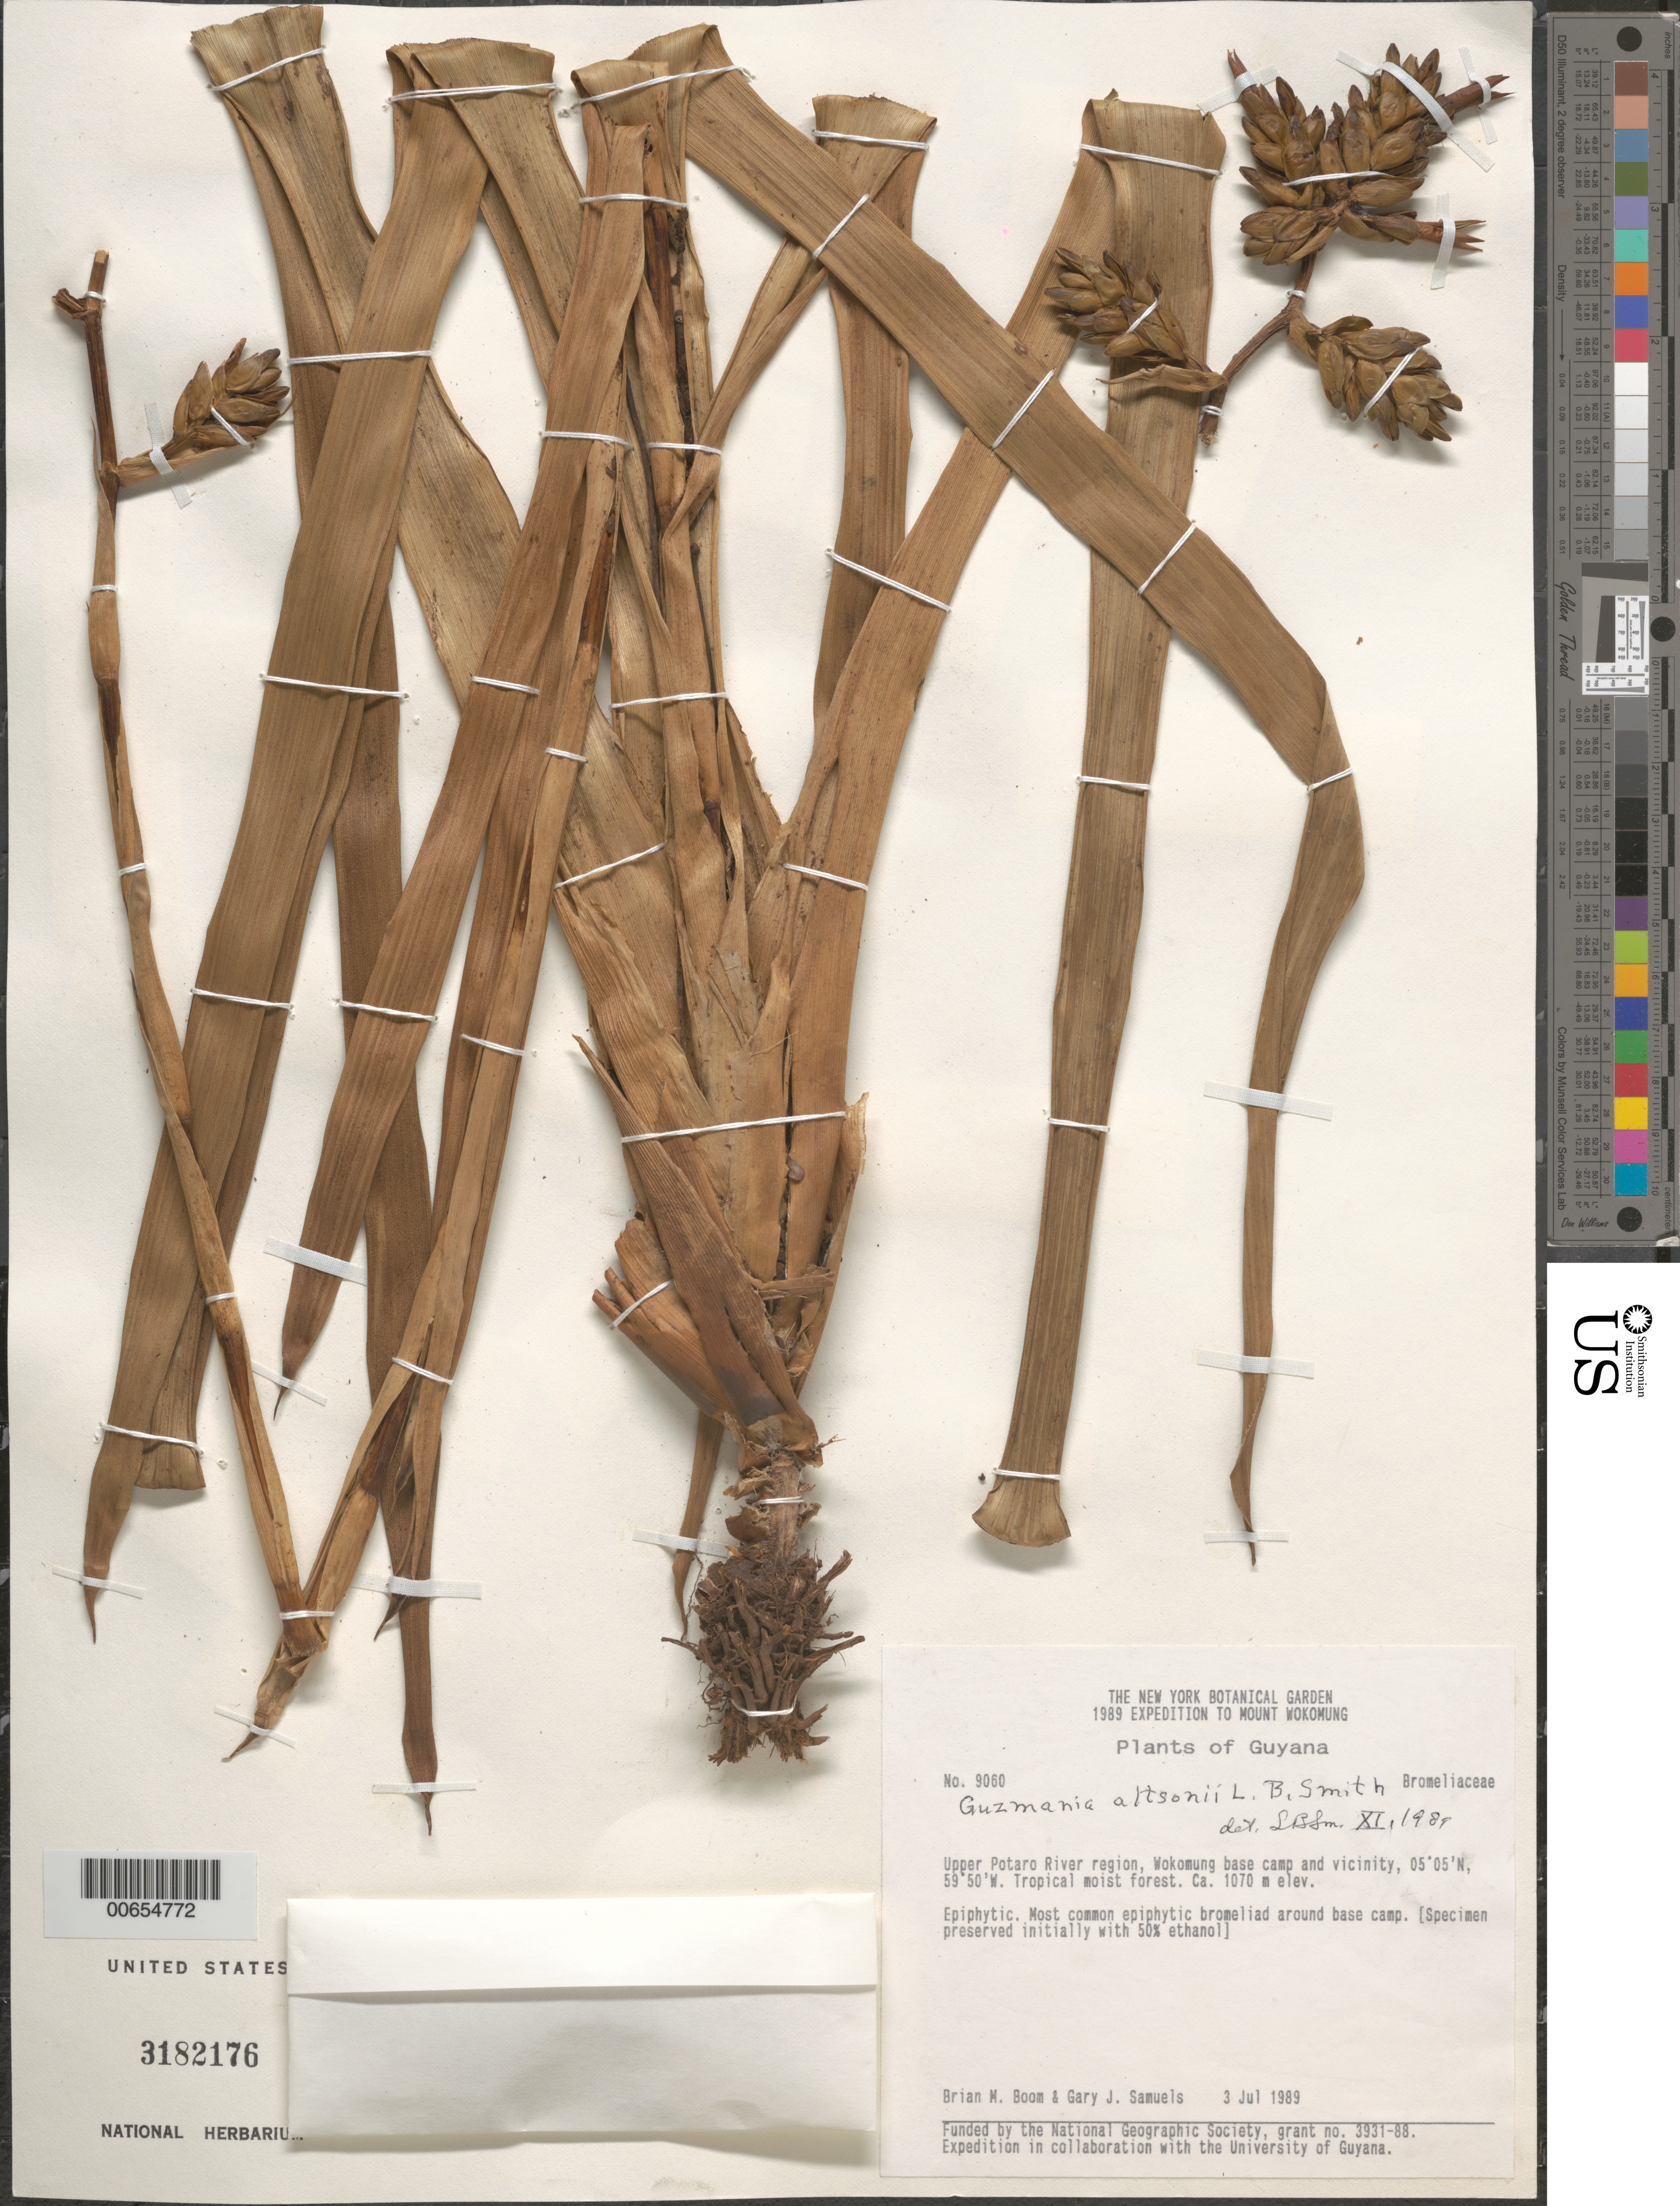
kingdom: Plantae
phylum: Tracheophyta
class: Liliopsida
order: Poales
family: Bromeliaceae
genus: Guzmania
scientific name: Guzmania altsonii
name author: L.B. Sm.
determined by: Smith, Lyman B., (US), NMNH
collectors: B. M. Boom & G. Samuels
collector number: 9060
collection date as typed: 3-Jul-89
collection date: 1989-07-03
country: Guyana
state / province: Potaro-Siparuni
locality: Mt. Wokomung, base camp & vic., upper Potaro River region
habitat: Tropical moist forest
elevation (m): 1070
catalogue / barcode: US 3182176